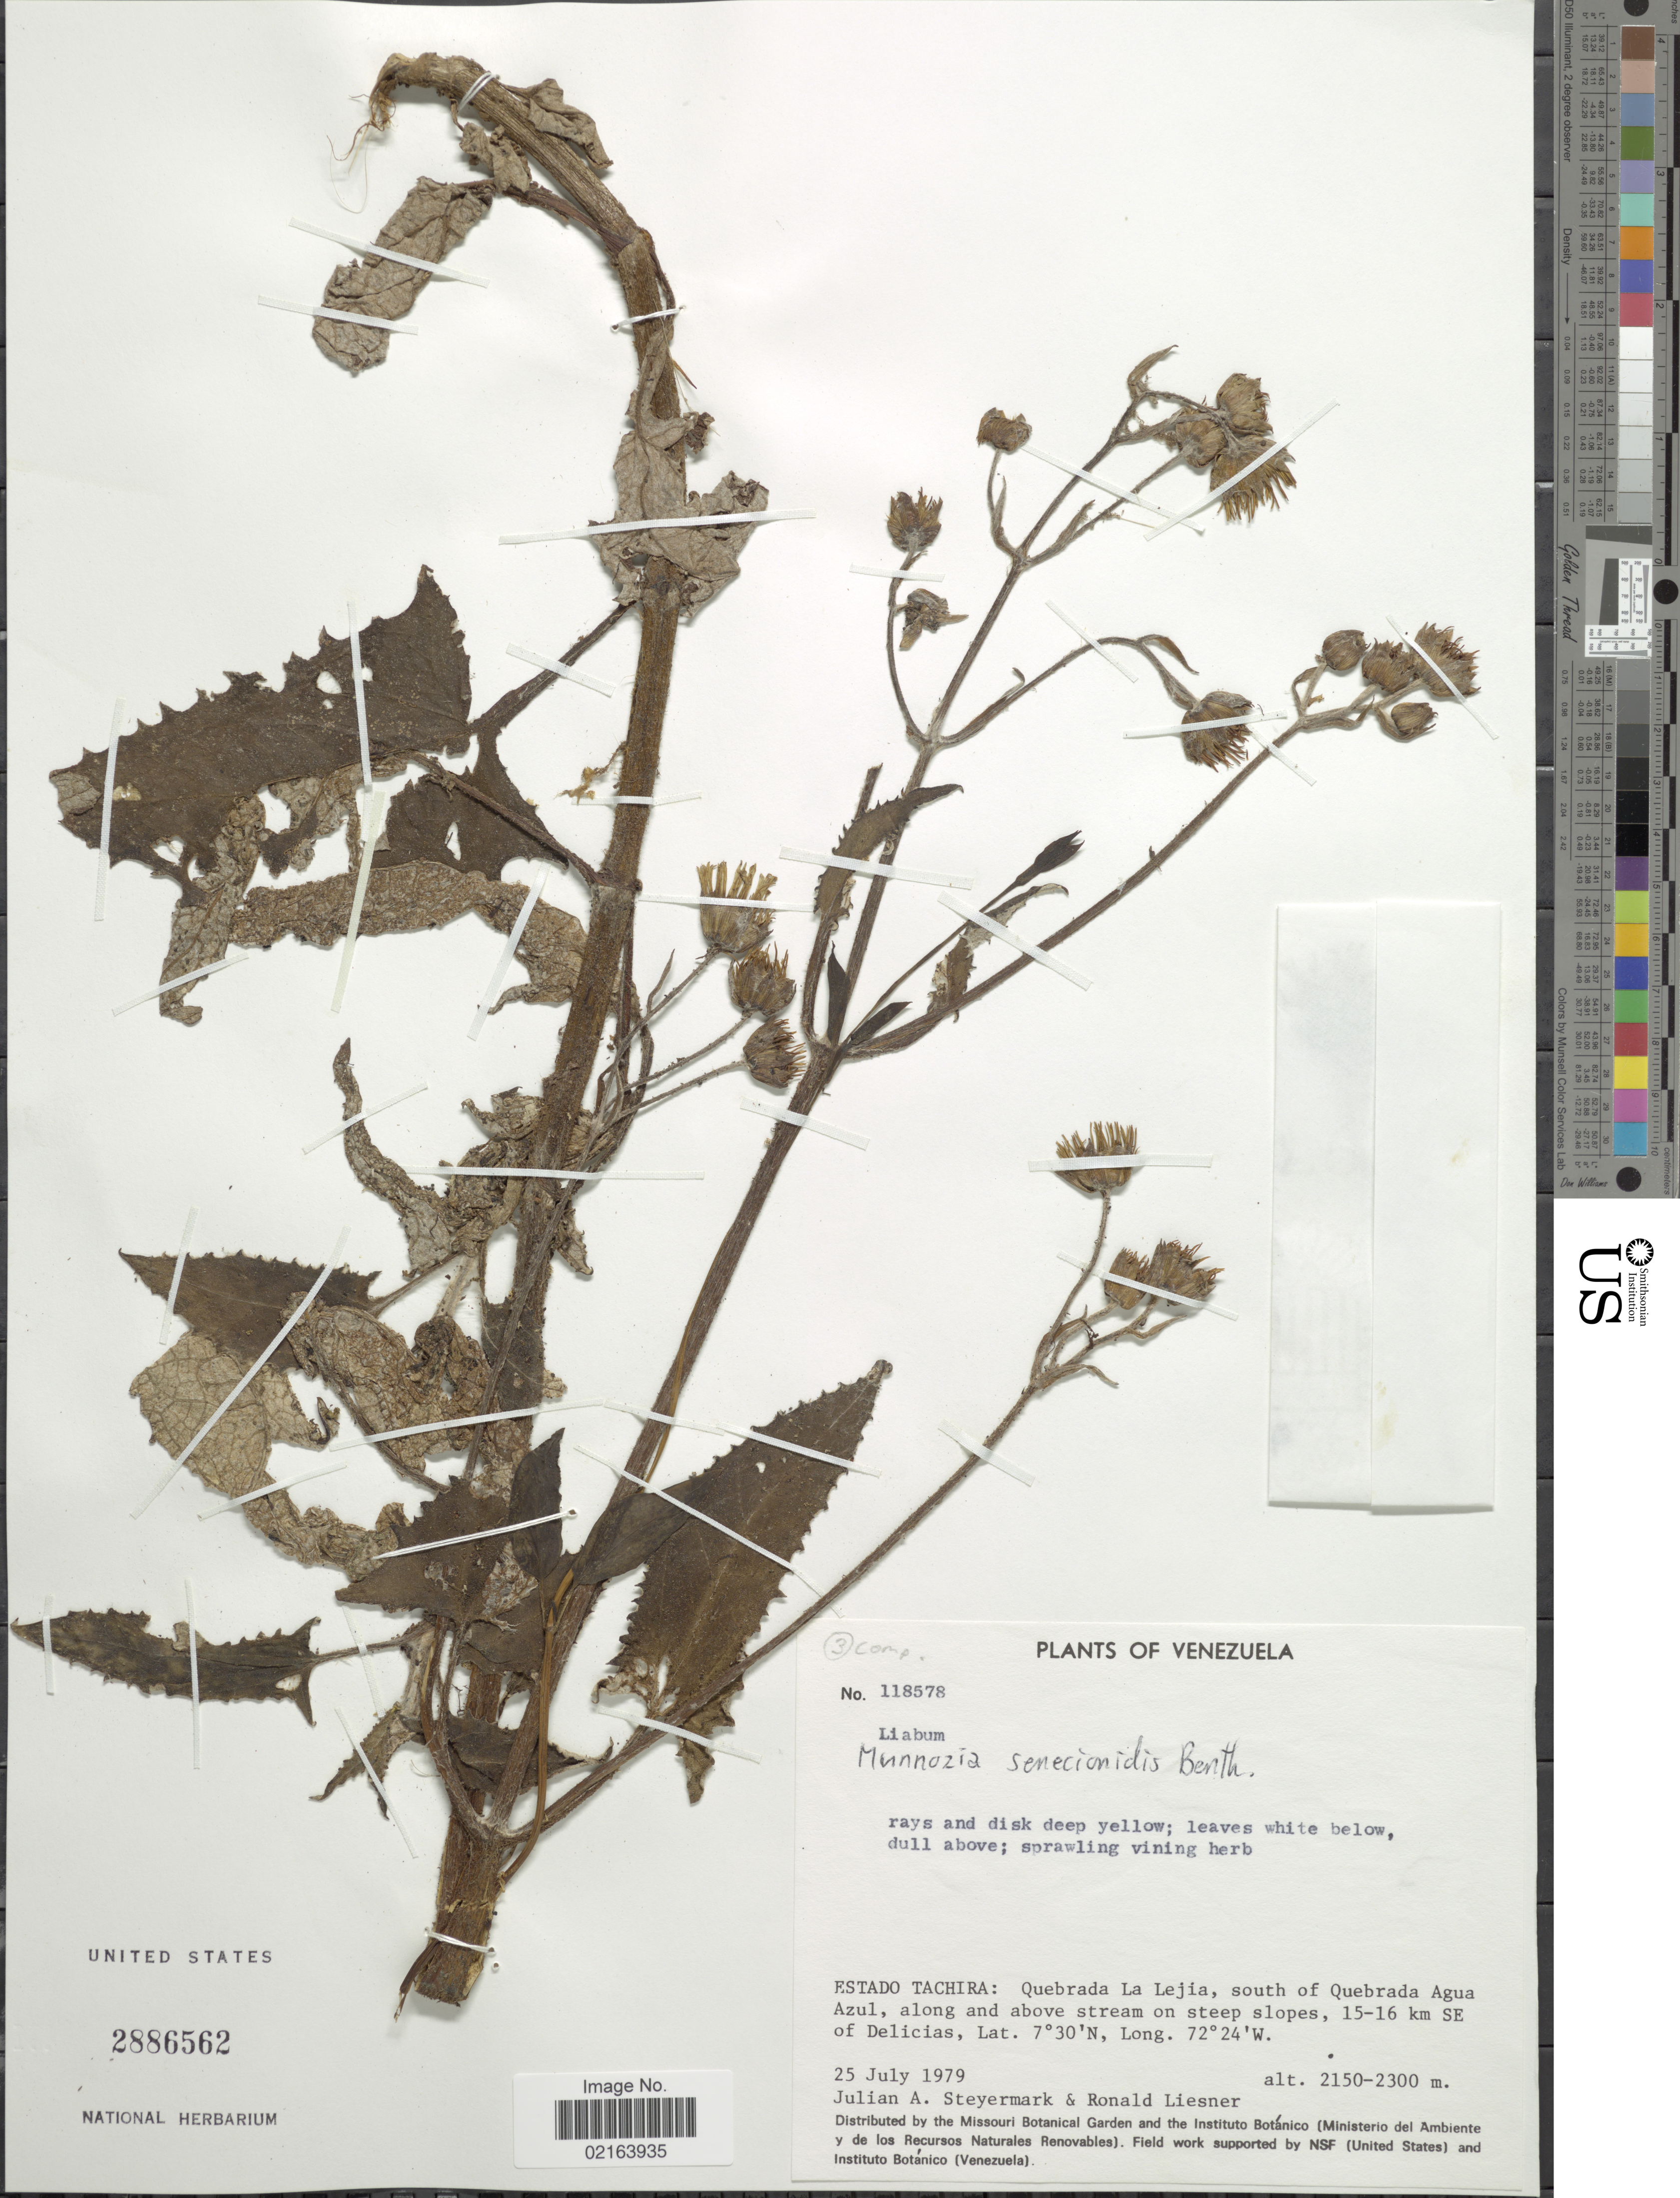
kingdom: Plantae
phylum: Tracheophyta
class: Magnoliopsida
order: Asterales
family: Asteraceae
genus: Munnozia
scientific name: Munnozia senecionidis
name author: Benth.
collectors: J. Steyermark & R. L. Liesner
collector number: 118578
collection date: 1979-07-25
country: Venezuela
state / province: Tachira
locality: Estado Tachira: Quebrada La Lejia, south of Quebrada Agua Azul, along and above stream on steep slopes, 15-16 km SE of Delicias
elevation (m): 2150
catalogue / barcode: US 2886562